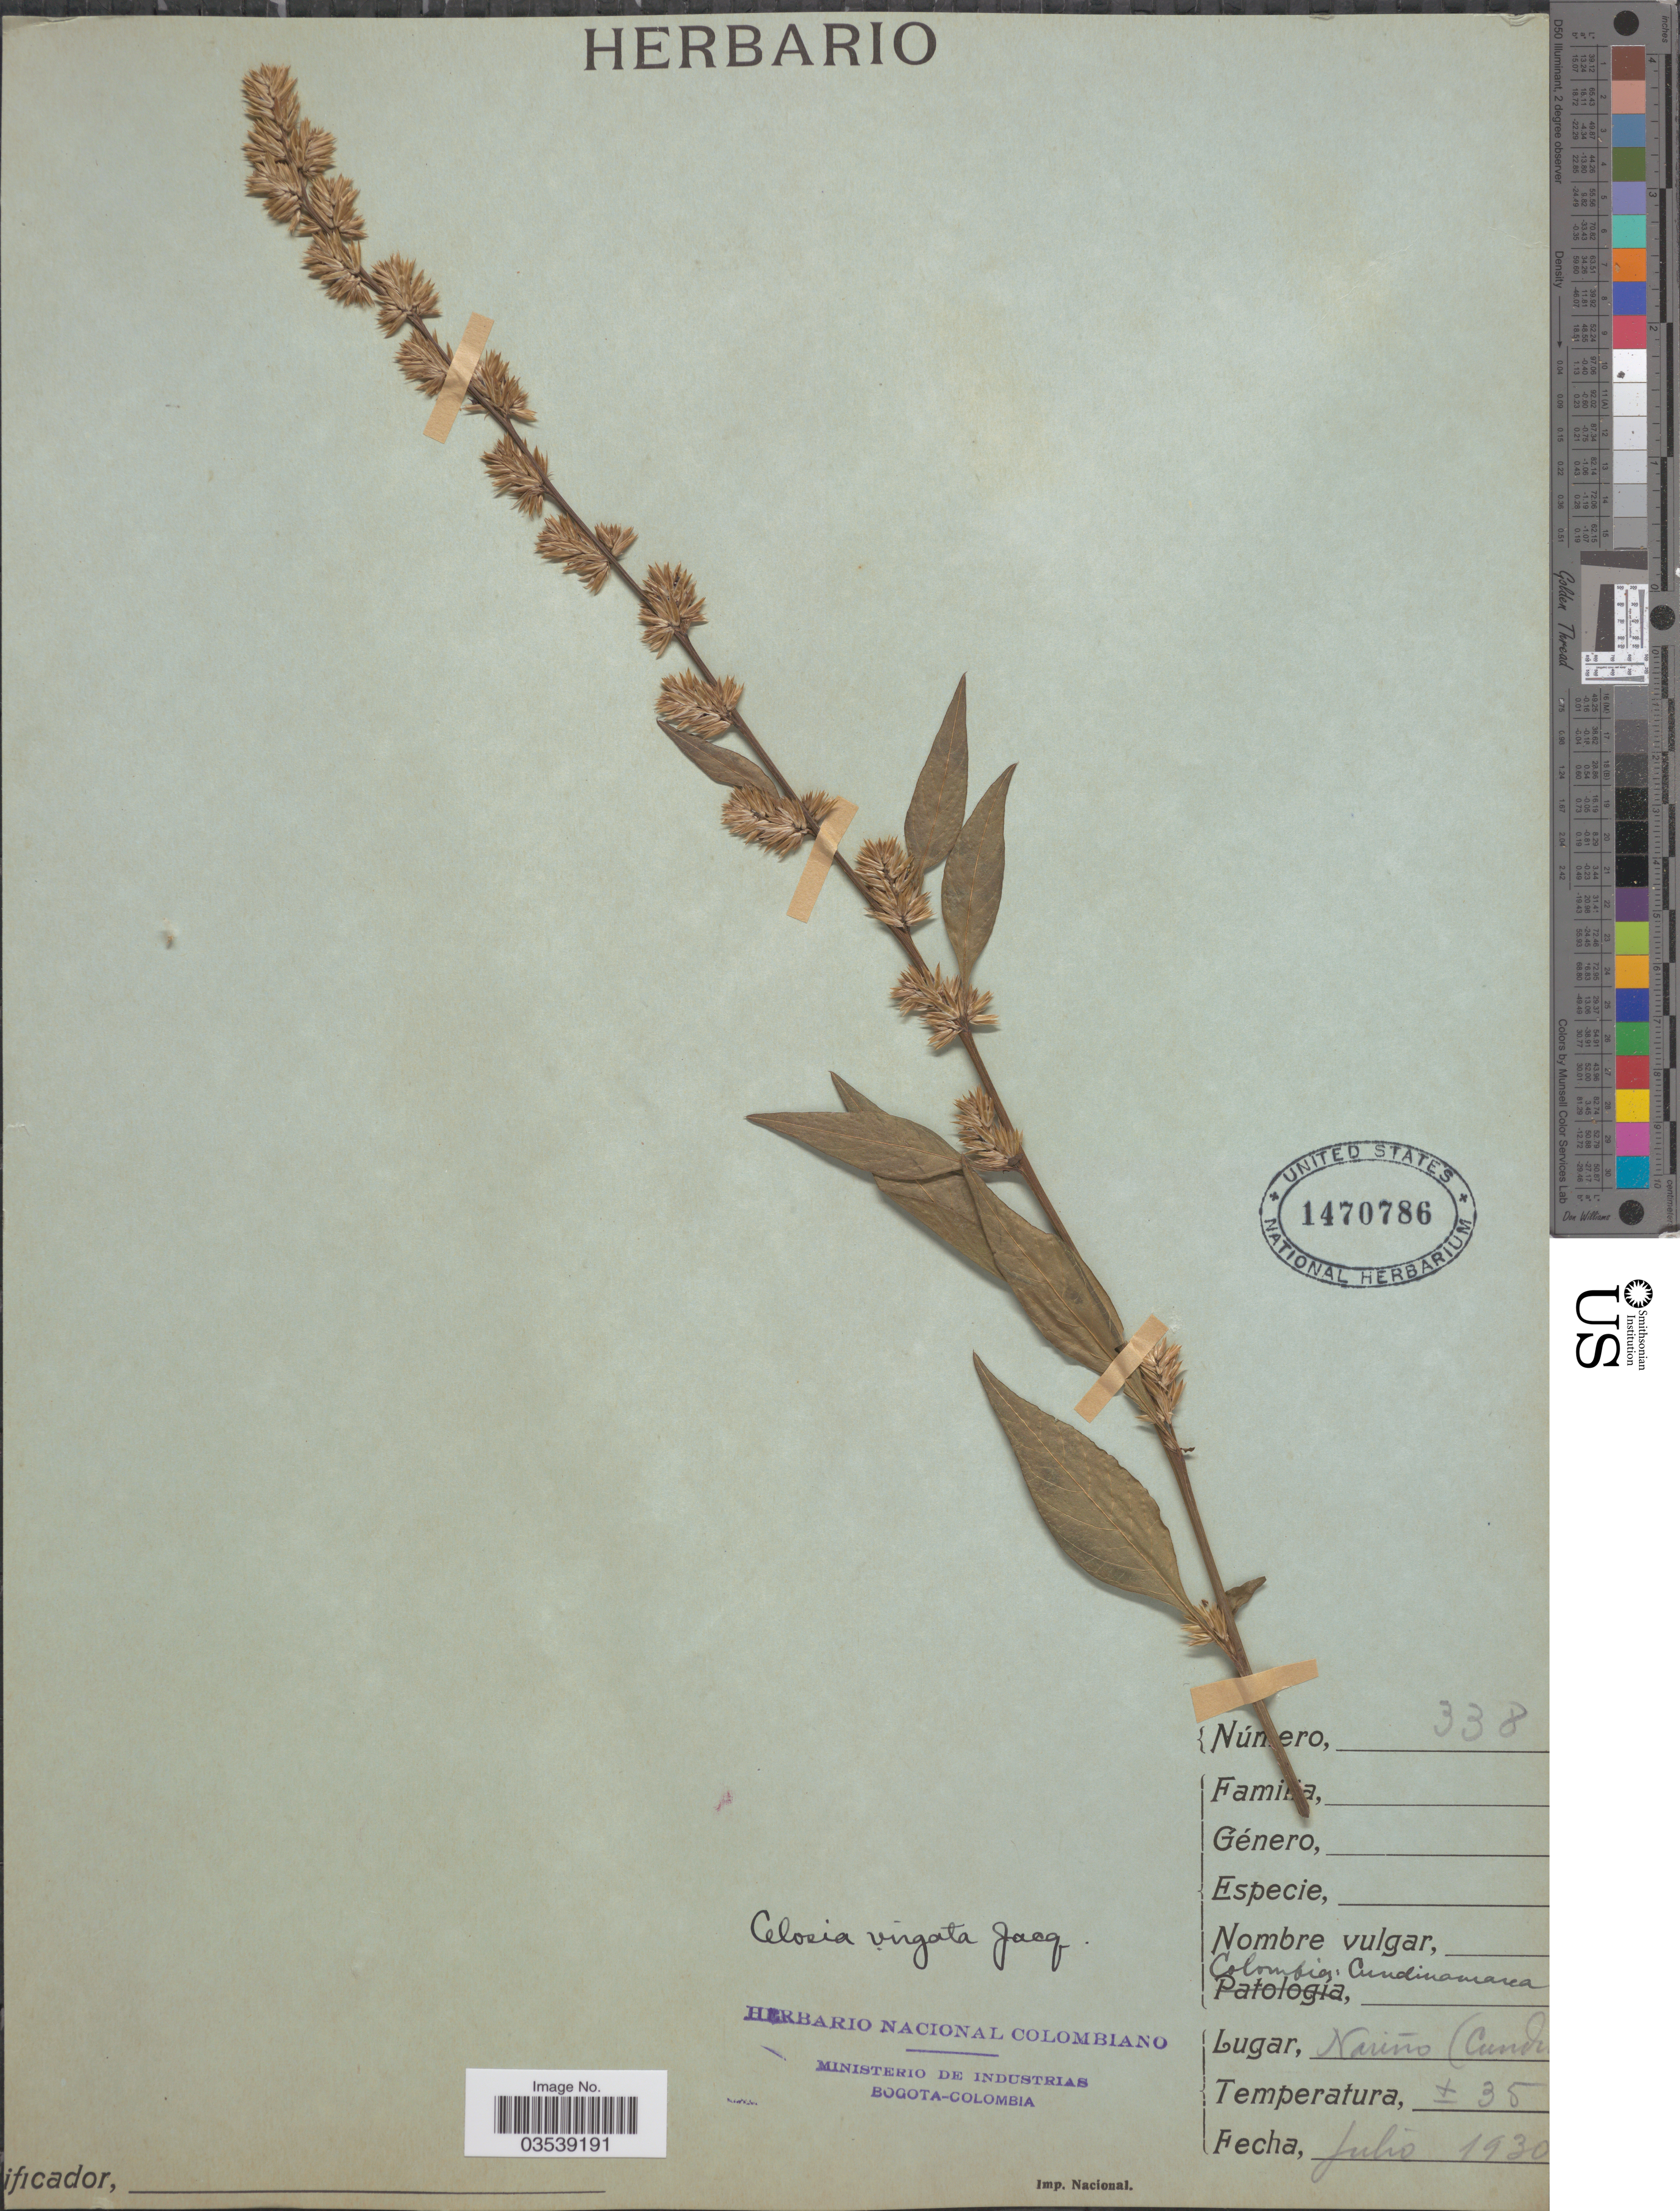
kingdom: Plantae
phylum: Tracheophyta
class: Magnoliopsida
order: Caryophyllales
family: Amaranthaceae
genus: Celosia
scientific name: Celosia virgata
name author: Jacq.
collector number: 338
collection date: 1930-07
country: Colombia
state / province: Nariño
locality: (Cundi [interpreted]).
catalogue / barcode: US 1470786